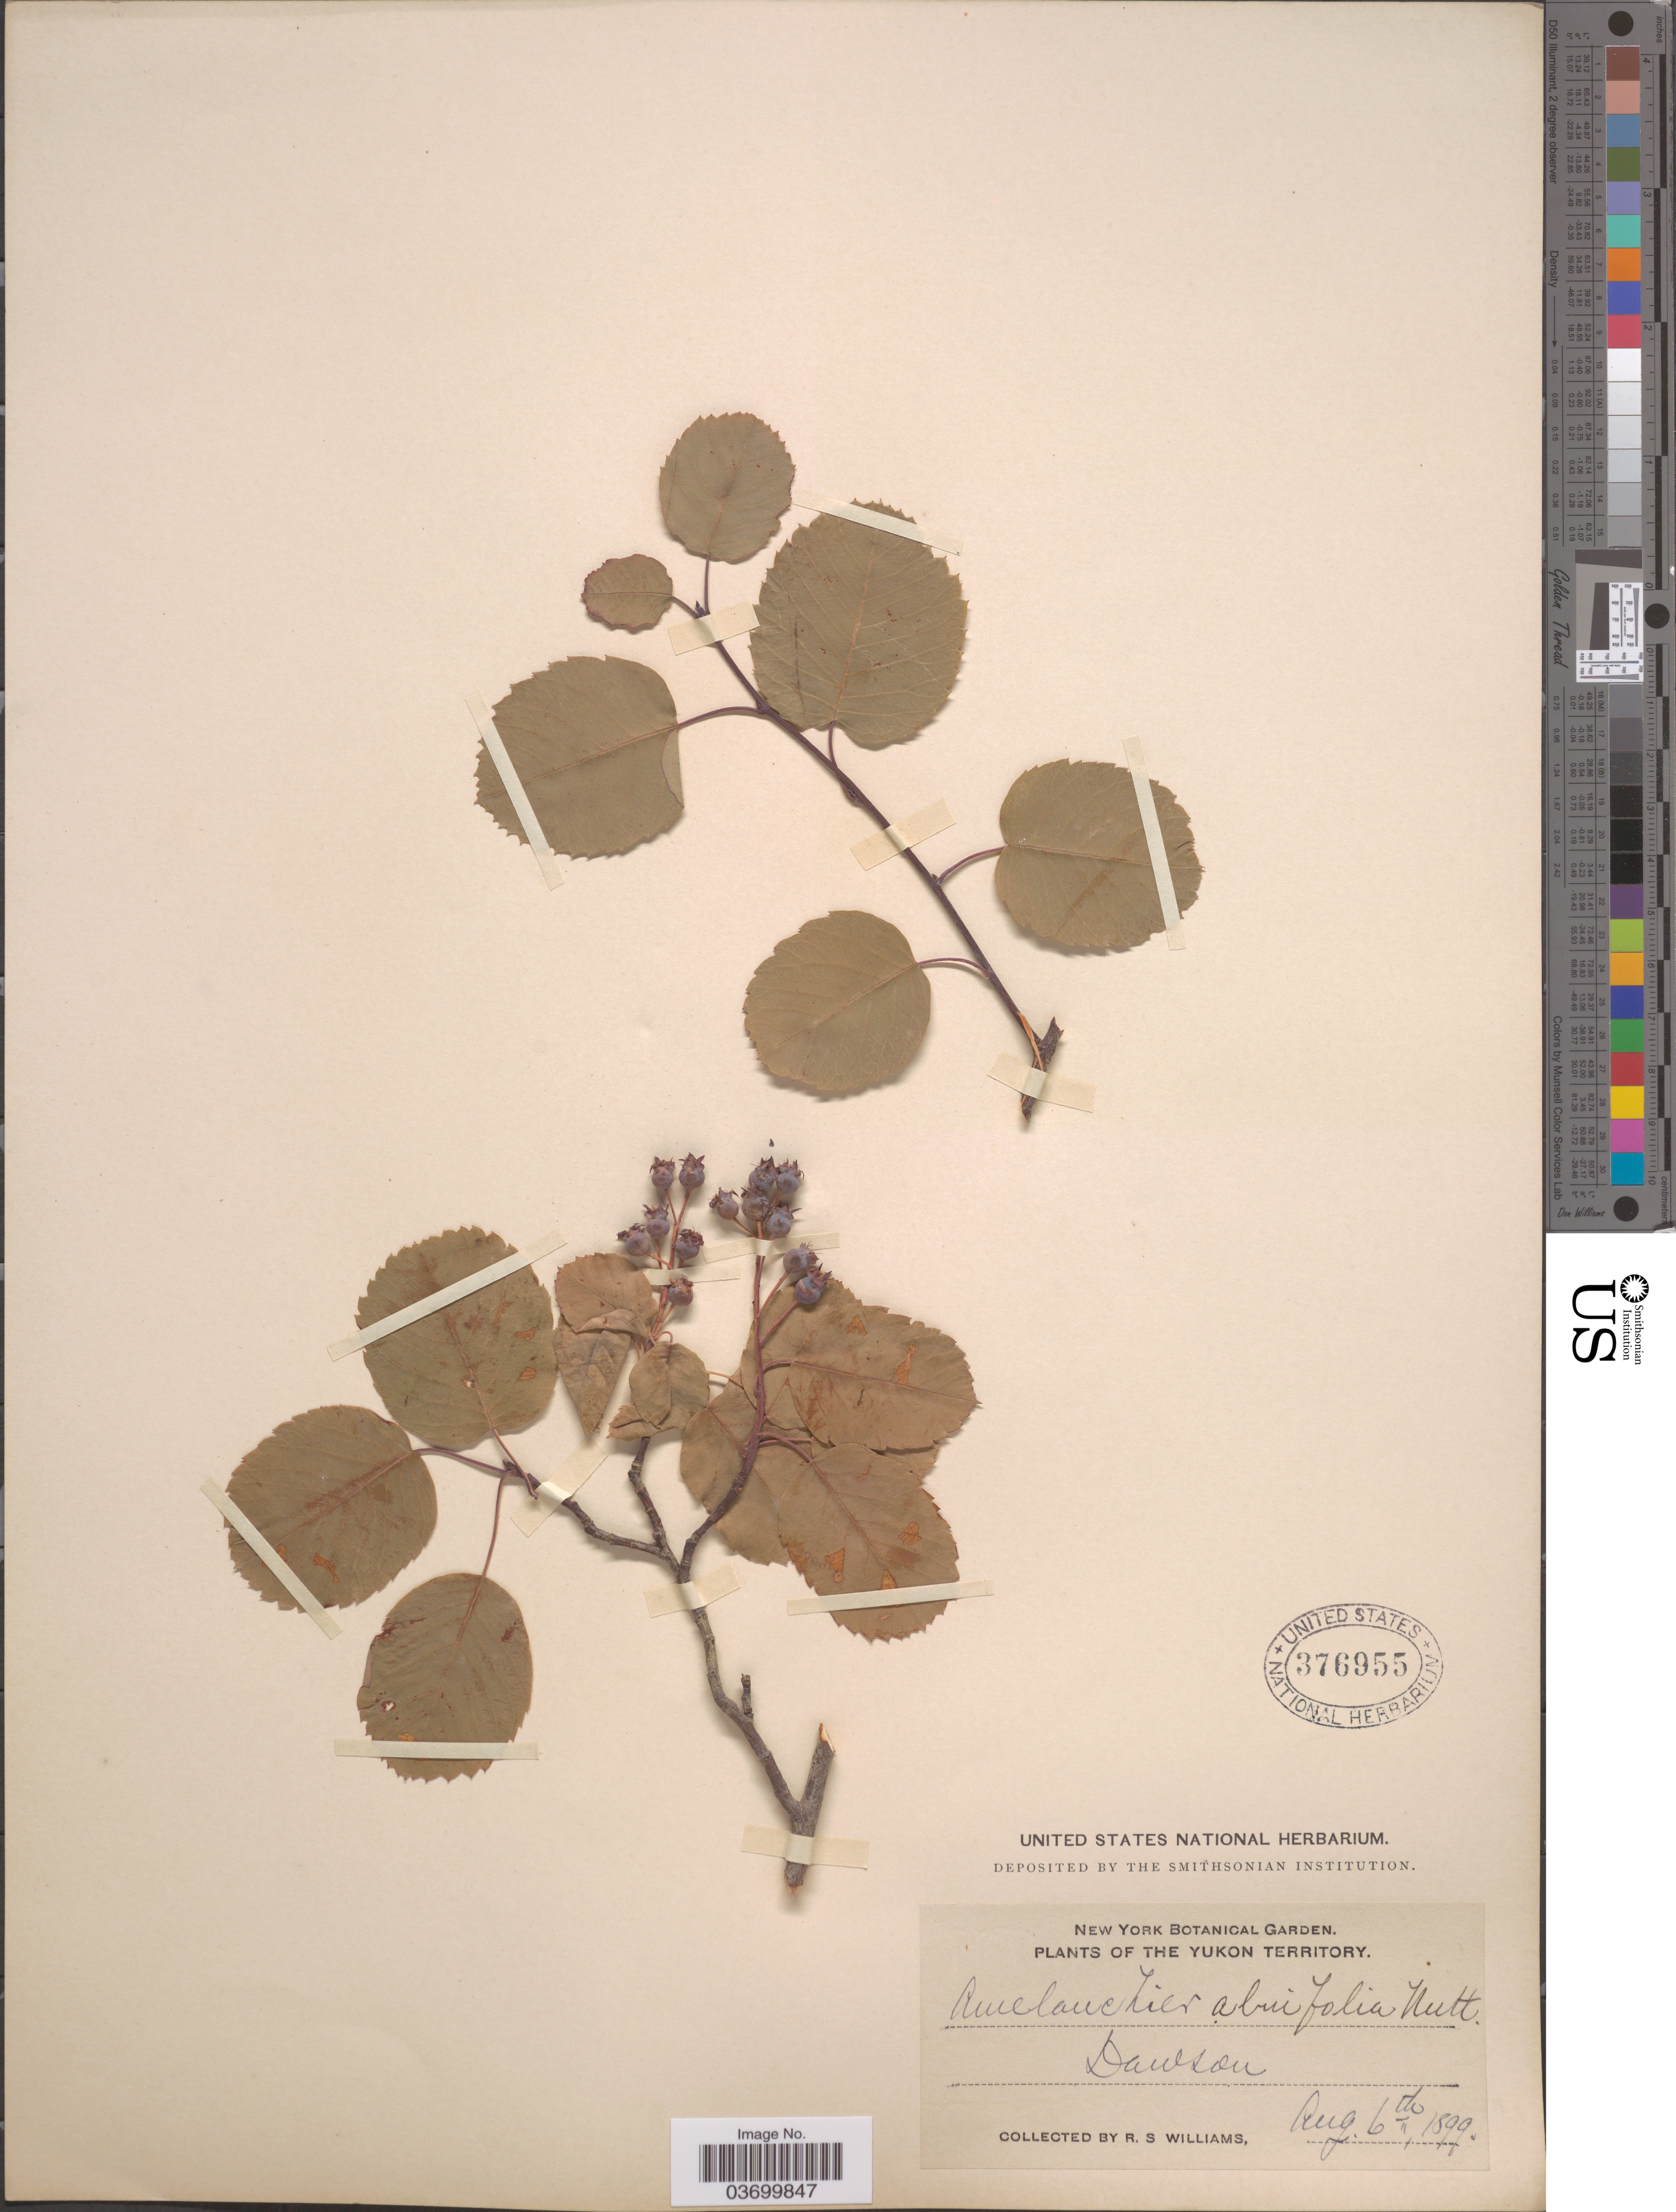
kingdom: Plantae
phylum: Tracheophyta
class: Magnoliopsida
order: Rosales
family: Rosaceae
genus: Amelanchier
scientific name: Amelanchier alnifolia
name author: (Nutt.) Nutt. ex M. Roem.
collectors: R. S. Williams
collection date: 1899-08-06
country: Canada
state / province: Yukon Territory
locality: Dawson.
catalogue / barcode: US 376955